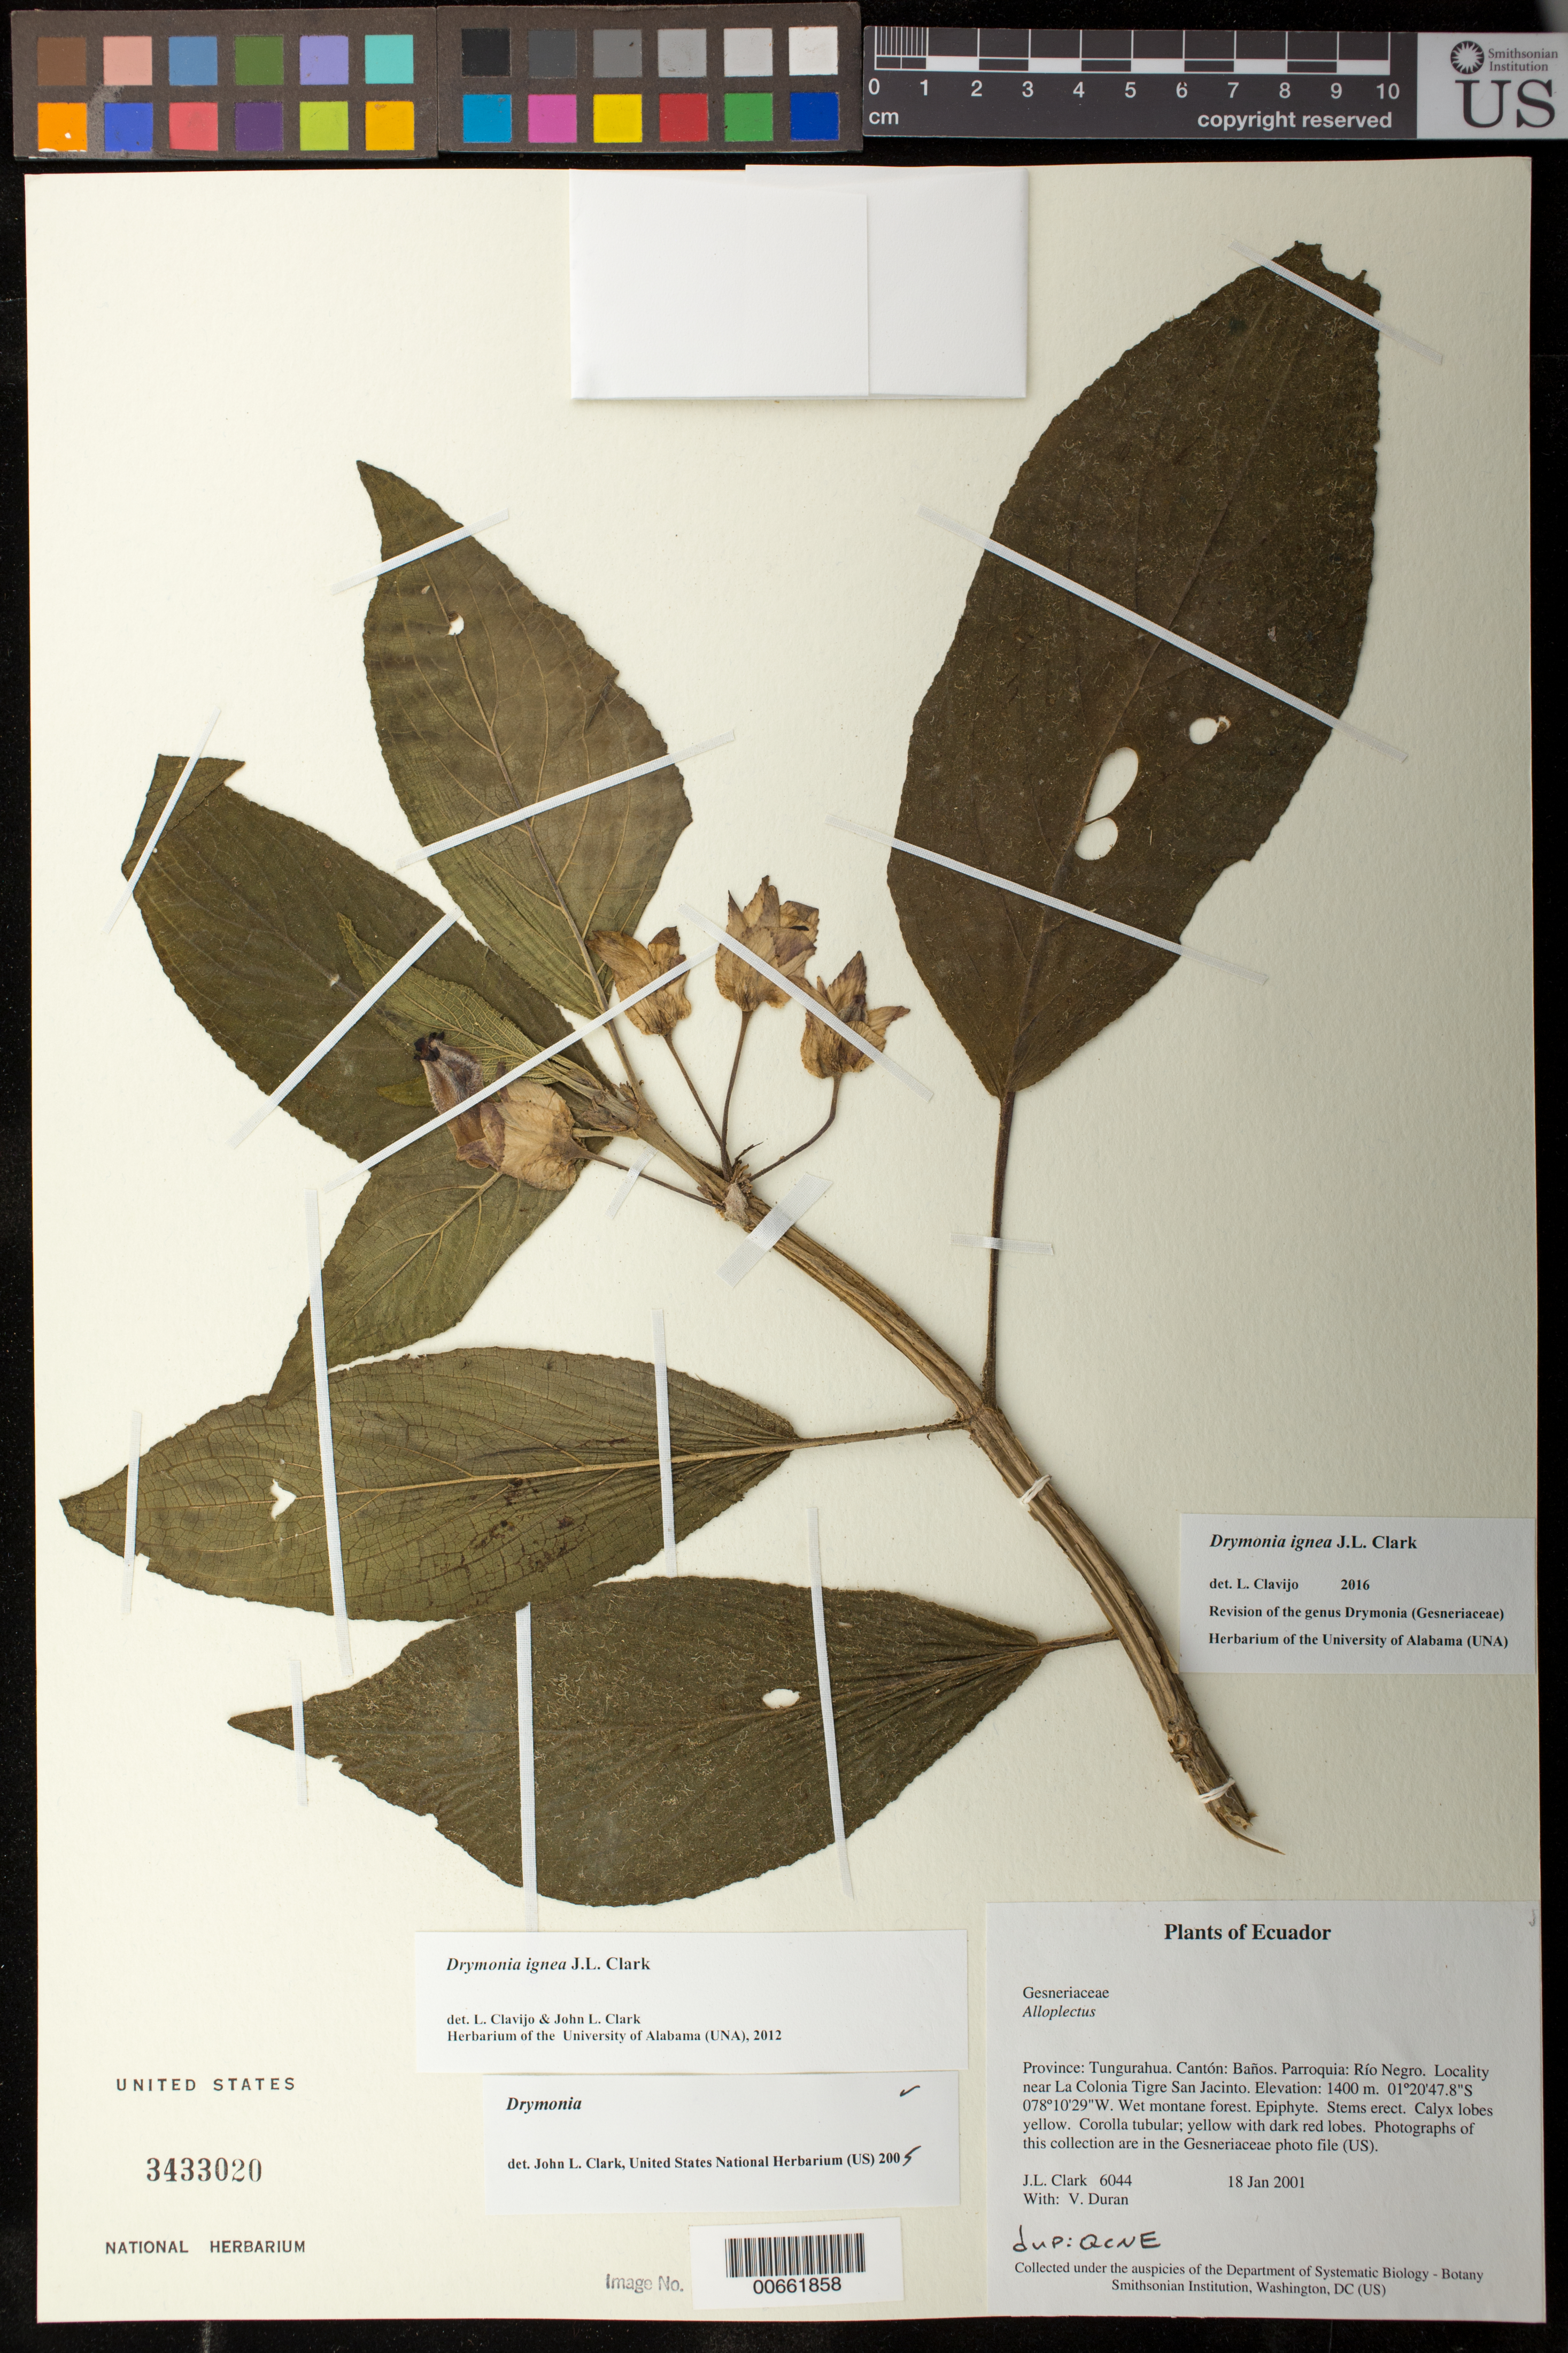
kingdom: Plantae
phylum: Tracheophyta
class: Magnoliopsida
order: Lamiales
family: Gesneriaceae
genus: Drymonia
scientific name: Drymonia ignea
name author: J.L. Clark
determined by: Clavijo, L.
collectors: J. L. Clark & V. Duran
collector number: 6044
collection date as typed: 18 Jan 2001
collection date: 2001-01-18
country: Ecuador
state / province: Tungurahua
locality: Cantón: Baños. Parroquia: Río Negro. Locality near La Colonia Tigre San Jacinto.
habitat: Wet montane forest.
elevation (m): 1400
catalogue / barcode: US 3433020